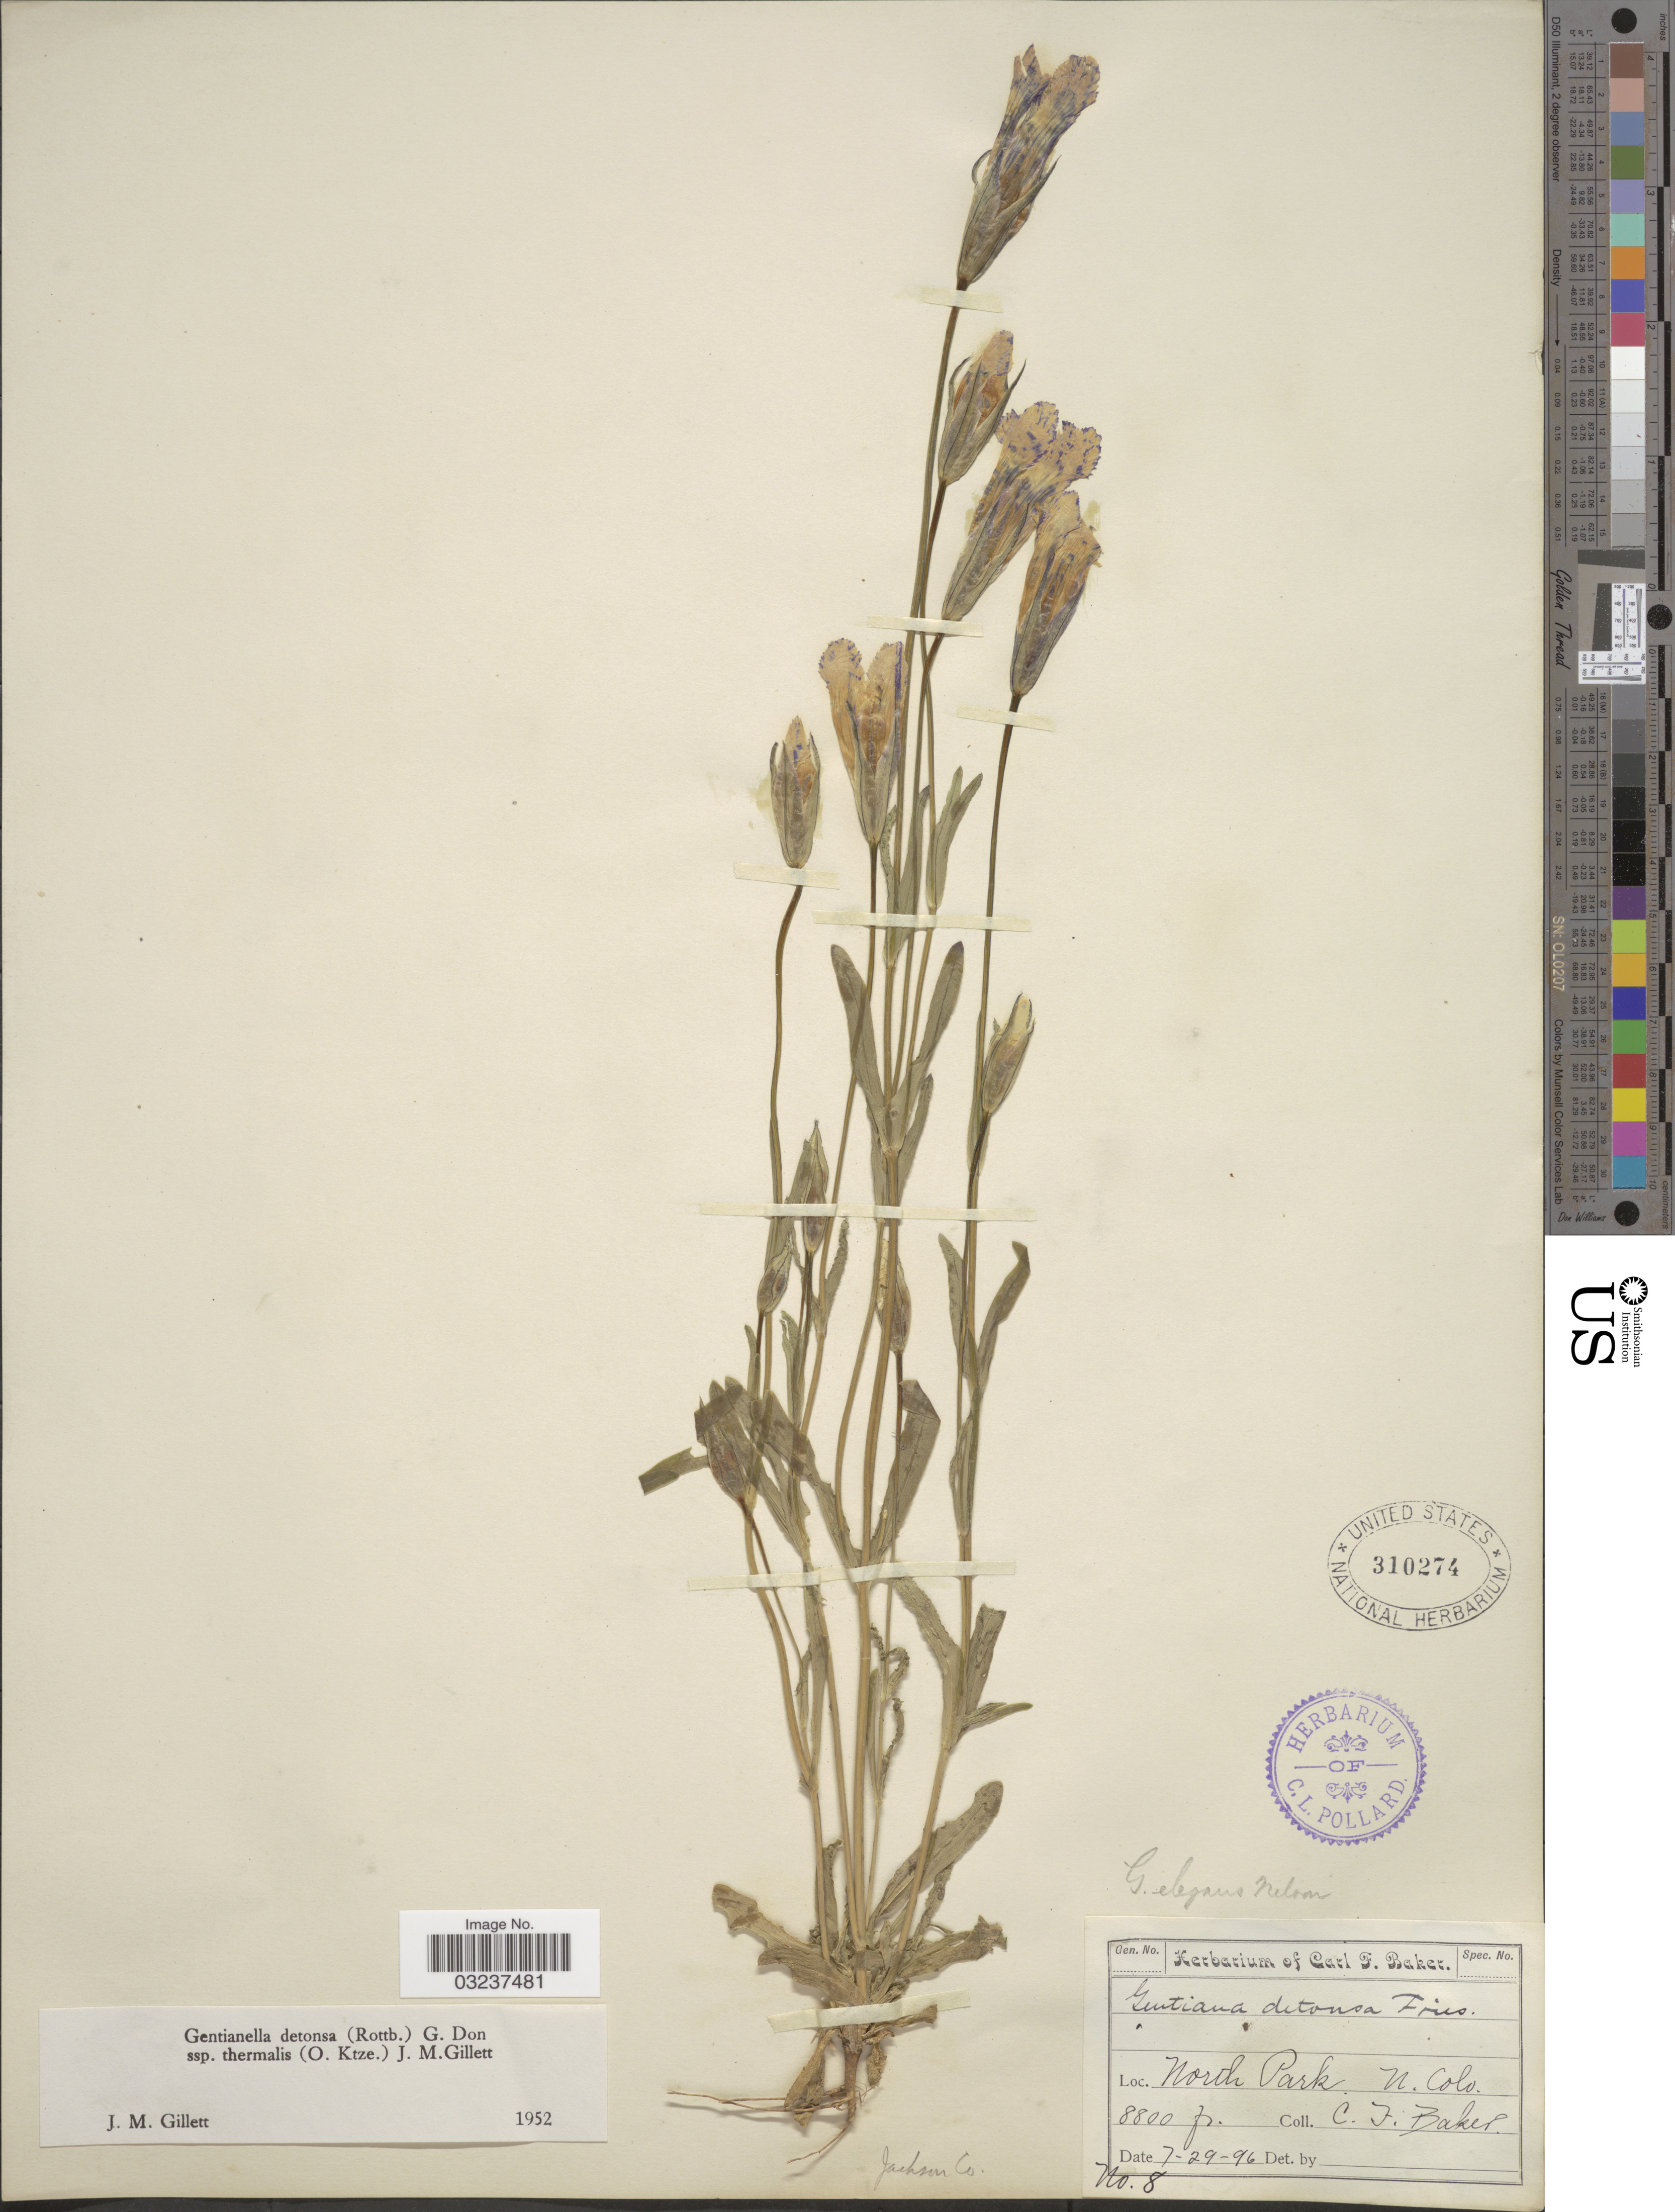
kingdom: Plantae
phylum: Tracheophyta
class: Magnoliopsida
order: Gentianales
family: Gentianaceae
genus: Gentianella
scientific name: Gentianella detonsa subsp. elegans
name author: (A. Gray) J.M. Gillett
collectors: C. F. Baker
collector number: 8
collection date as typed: Transcribed d/m/y: 29/7/96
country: United States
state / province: Colorado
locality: North Park. N. Colo. Jackson Co.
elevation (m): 2682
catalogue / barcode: US 310274